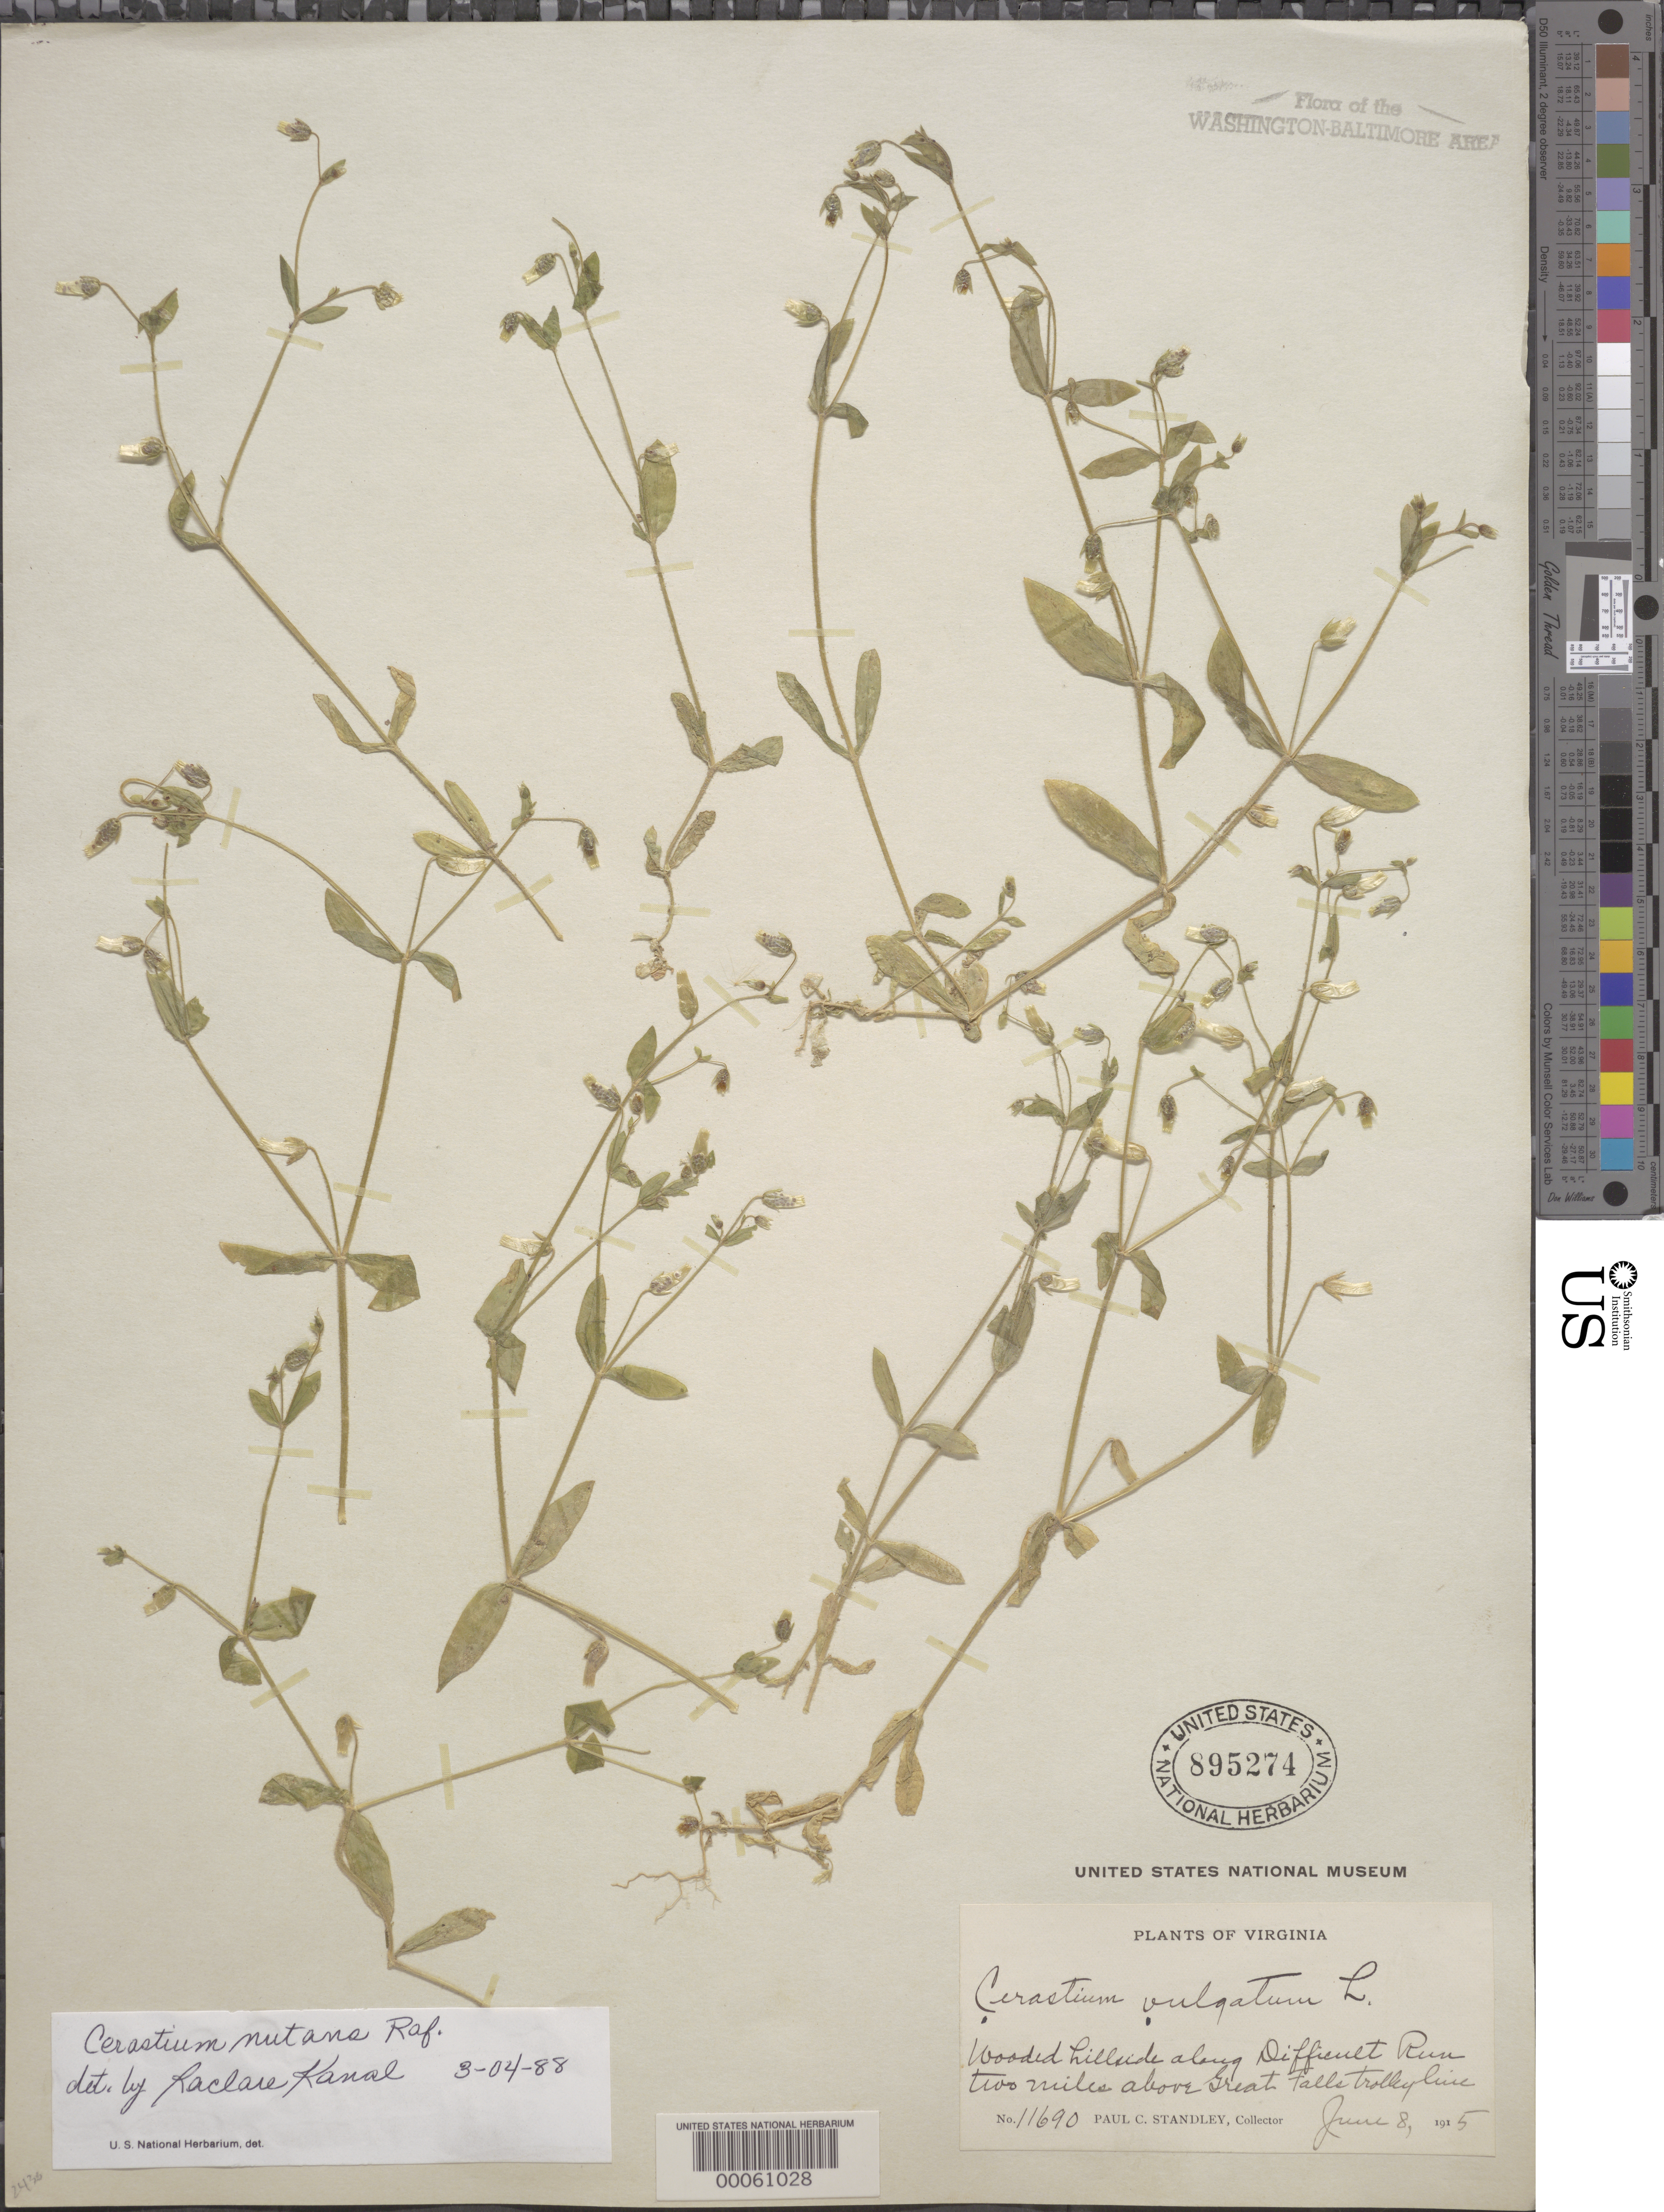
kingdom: Plantae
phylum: Tracheophyta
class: Magnoliopsida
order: Caryophyllales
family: Caryophyllaceae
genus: Cerastium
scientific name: Cerastium nutans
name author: Raf.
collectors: P. C. Standley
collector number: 11690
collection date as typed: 08 Jun 1915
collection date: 1915-06-08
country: United States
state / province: Virginia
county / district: Fairfax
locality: Difficult Run above Great Falls Trolley Line C. & O. Canal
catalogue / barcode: US 895274